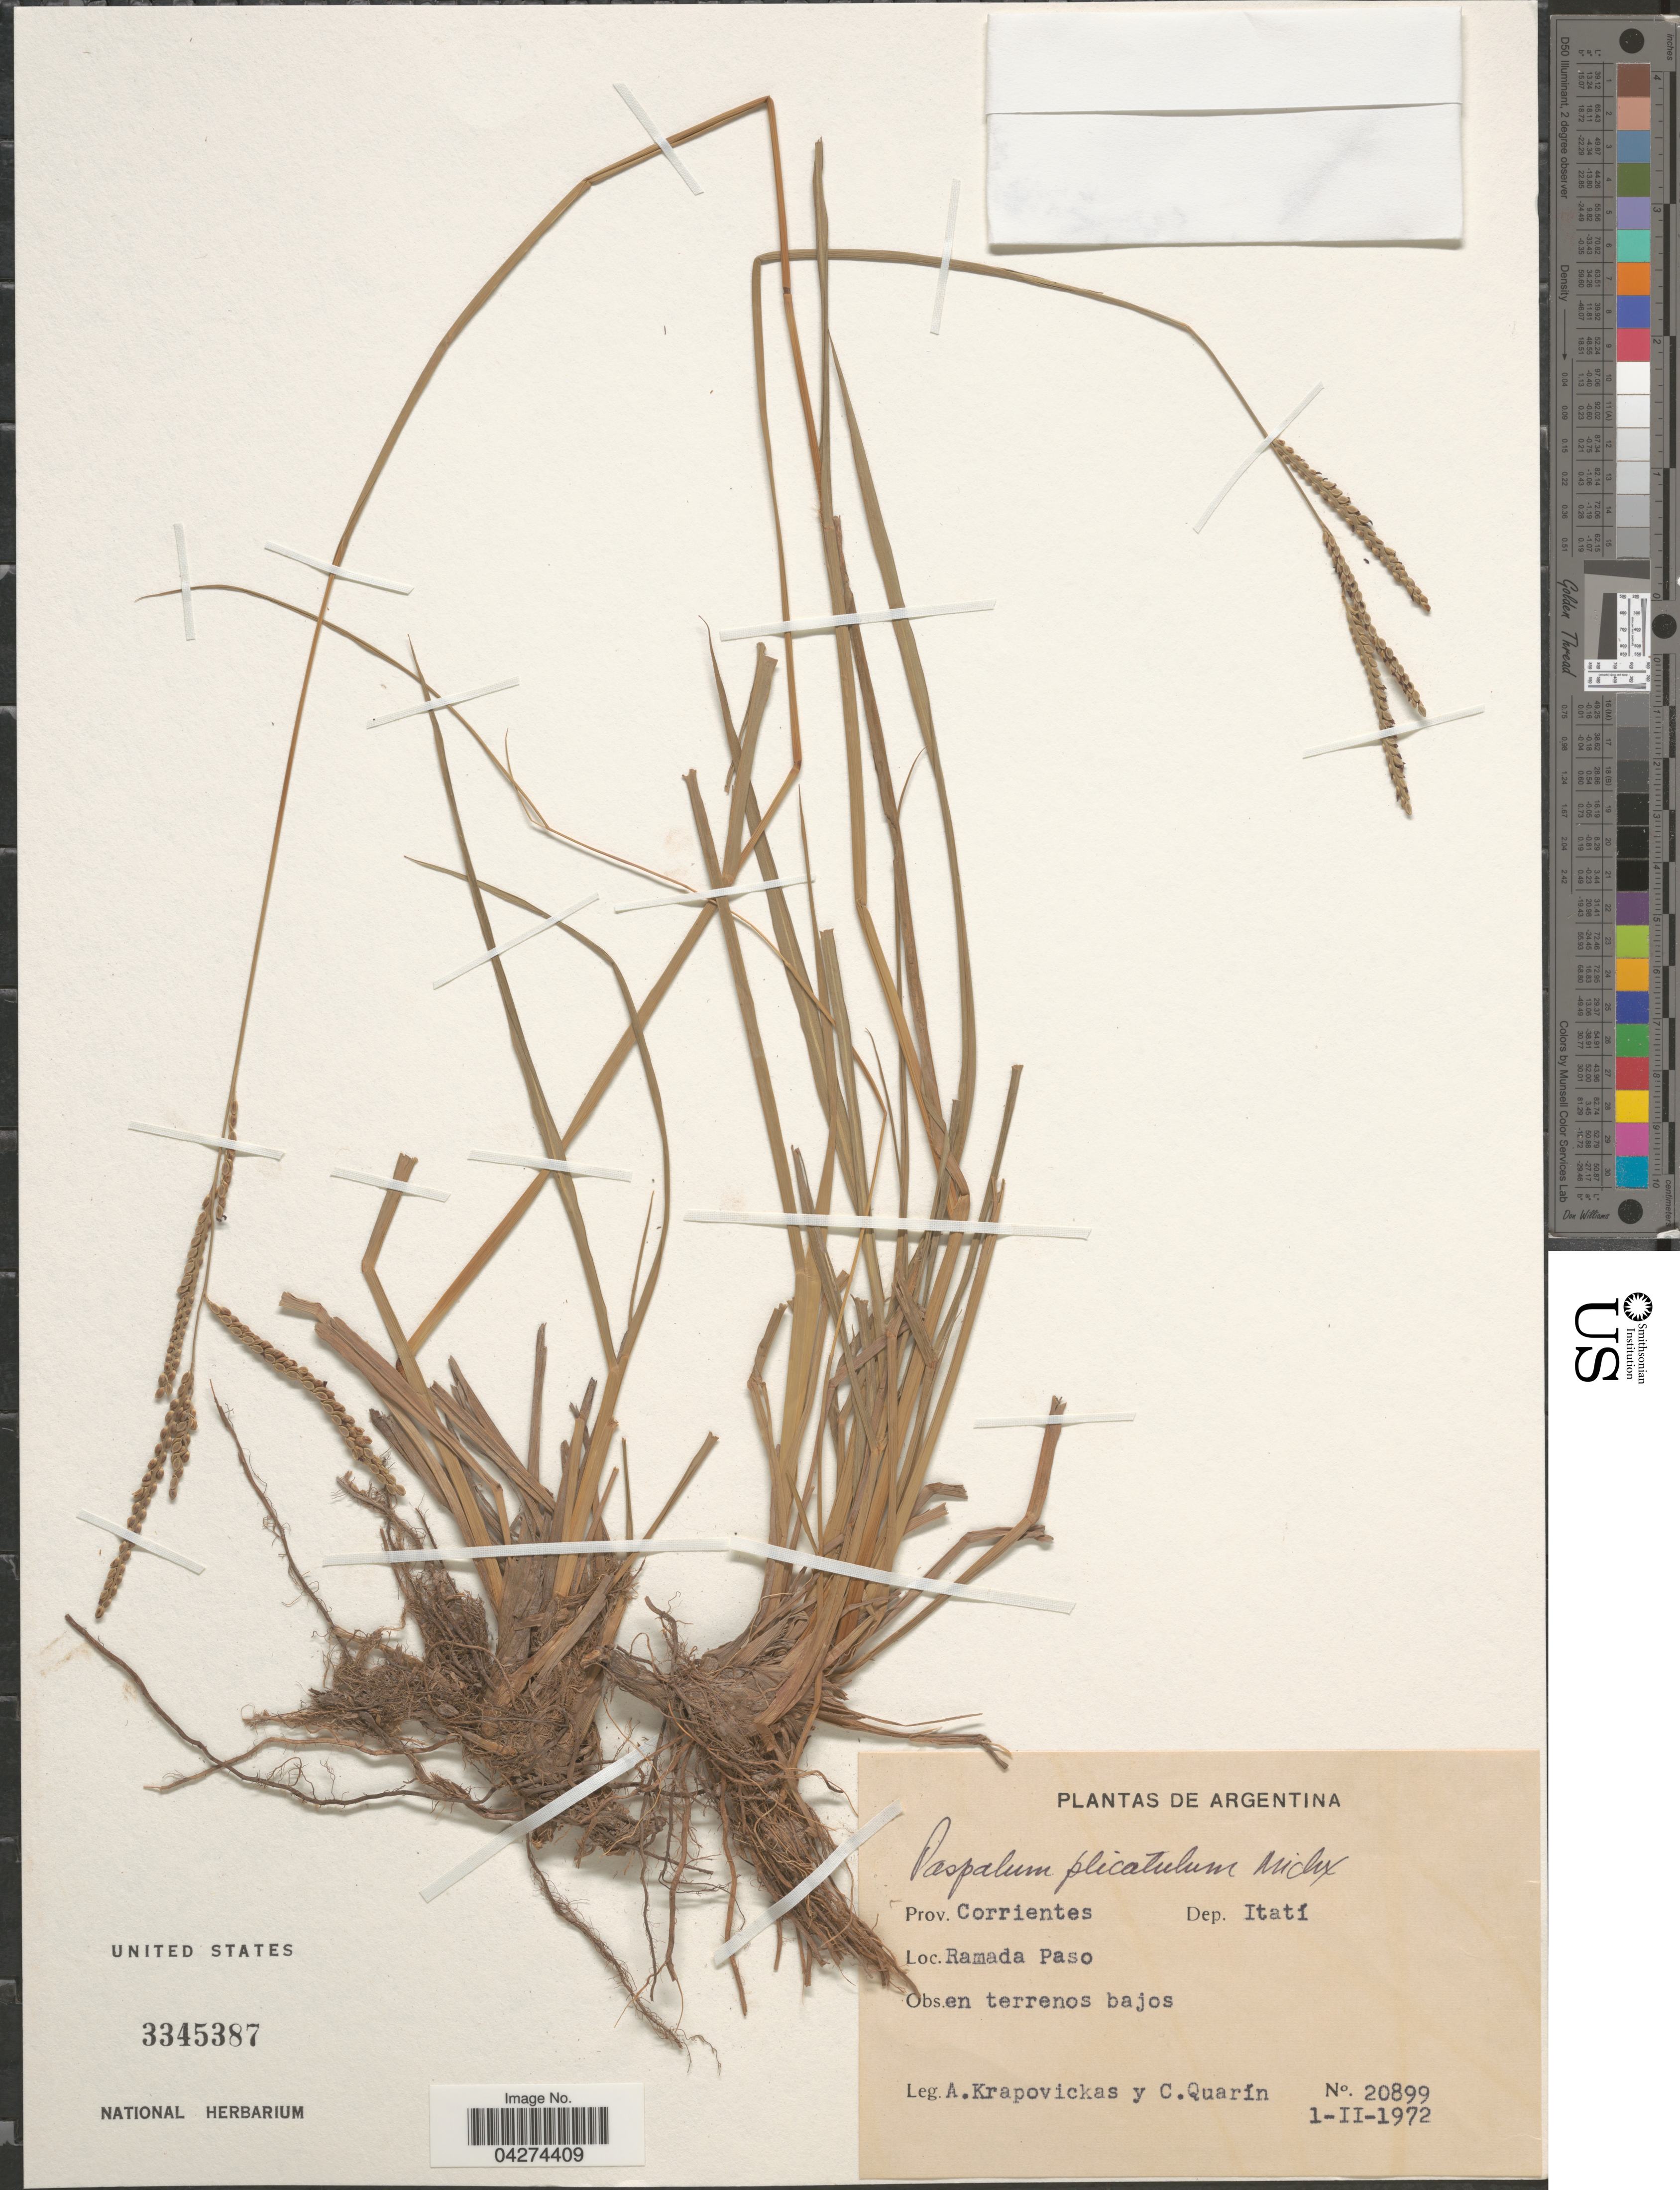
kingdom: Plantae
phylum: Tracheophyta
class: Liliopsida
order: Poales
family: Poaceae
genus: Paspalum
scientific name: Paspalum plicatulum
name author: Michx.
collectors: A. Krapovickas & C. Quarín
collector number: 20899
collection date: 1972-02-01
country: Argentina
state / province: Corrientes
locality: Dep. Itatí. Ramada Paso.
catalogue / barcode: US 3345387